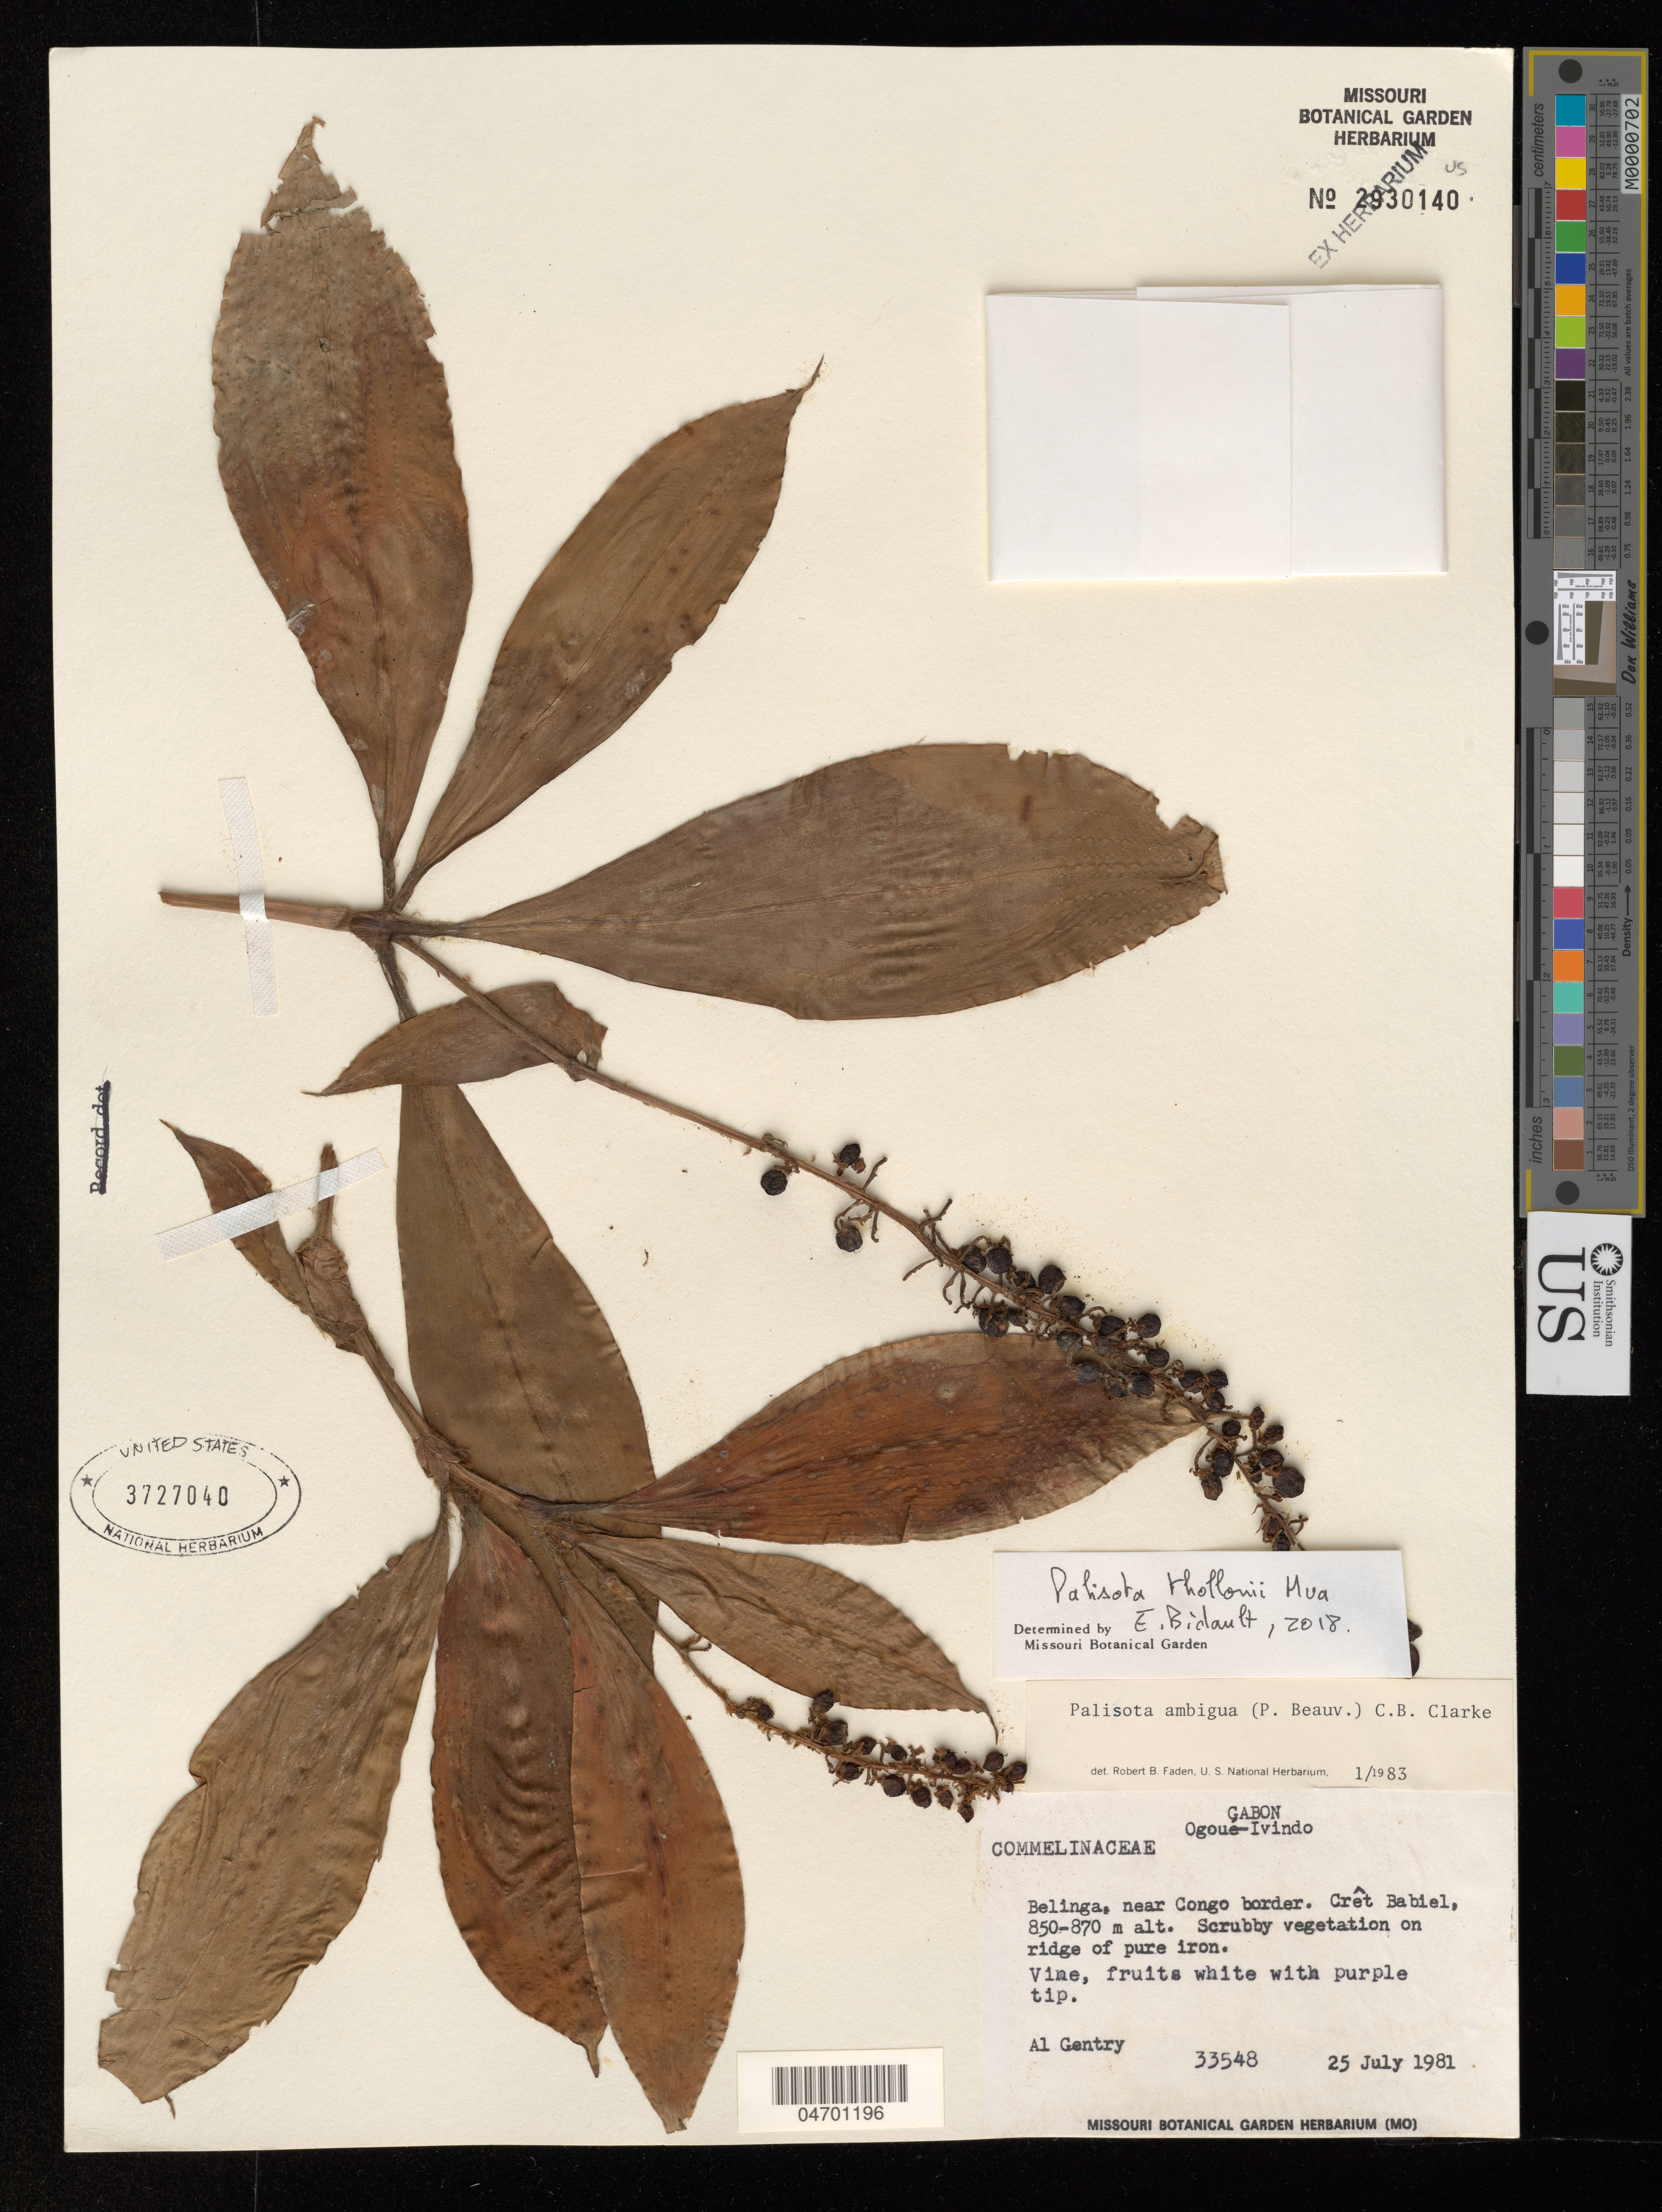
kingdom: Plantae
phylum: Tracheophyta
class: Liliopsida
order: Commelinales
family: Commelinaceae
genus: Palisota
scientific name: Palisota thollonii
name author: Hua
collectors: A. Gentry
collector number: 33548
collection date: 1981-07-25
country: Gabon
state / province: Ogooue-Ivindo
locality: Ogoué-Ivindo. Belinga, near Congo border. Crêt Babiel.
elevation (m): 850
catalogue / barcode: US 3727040